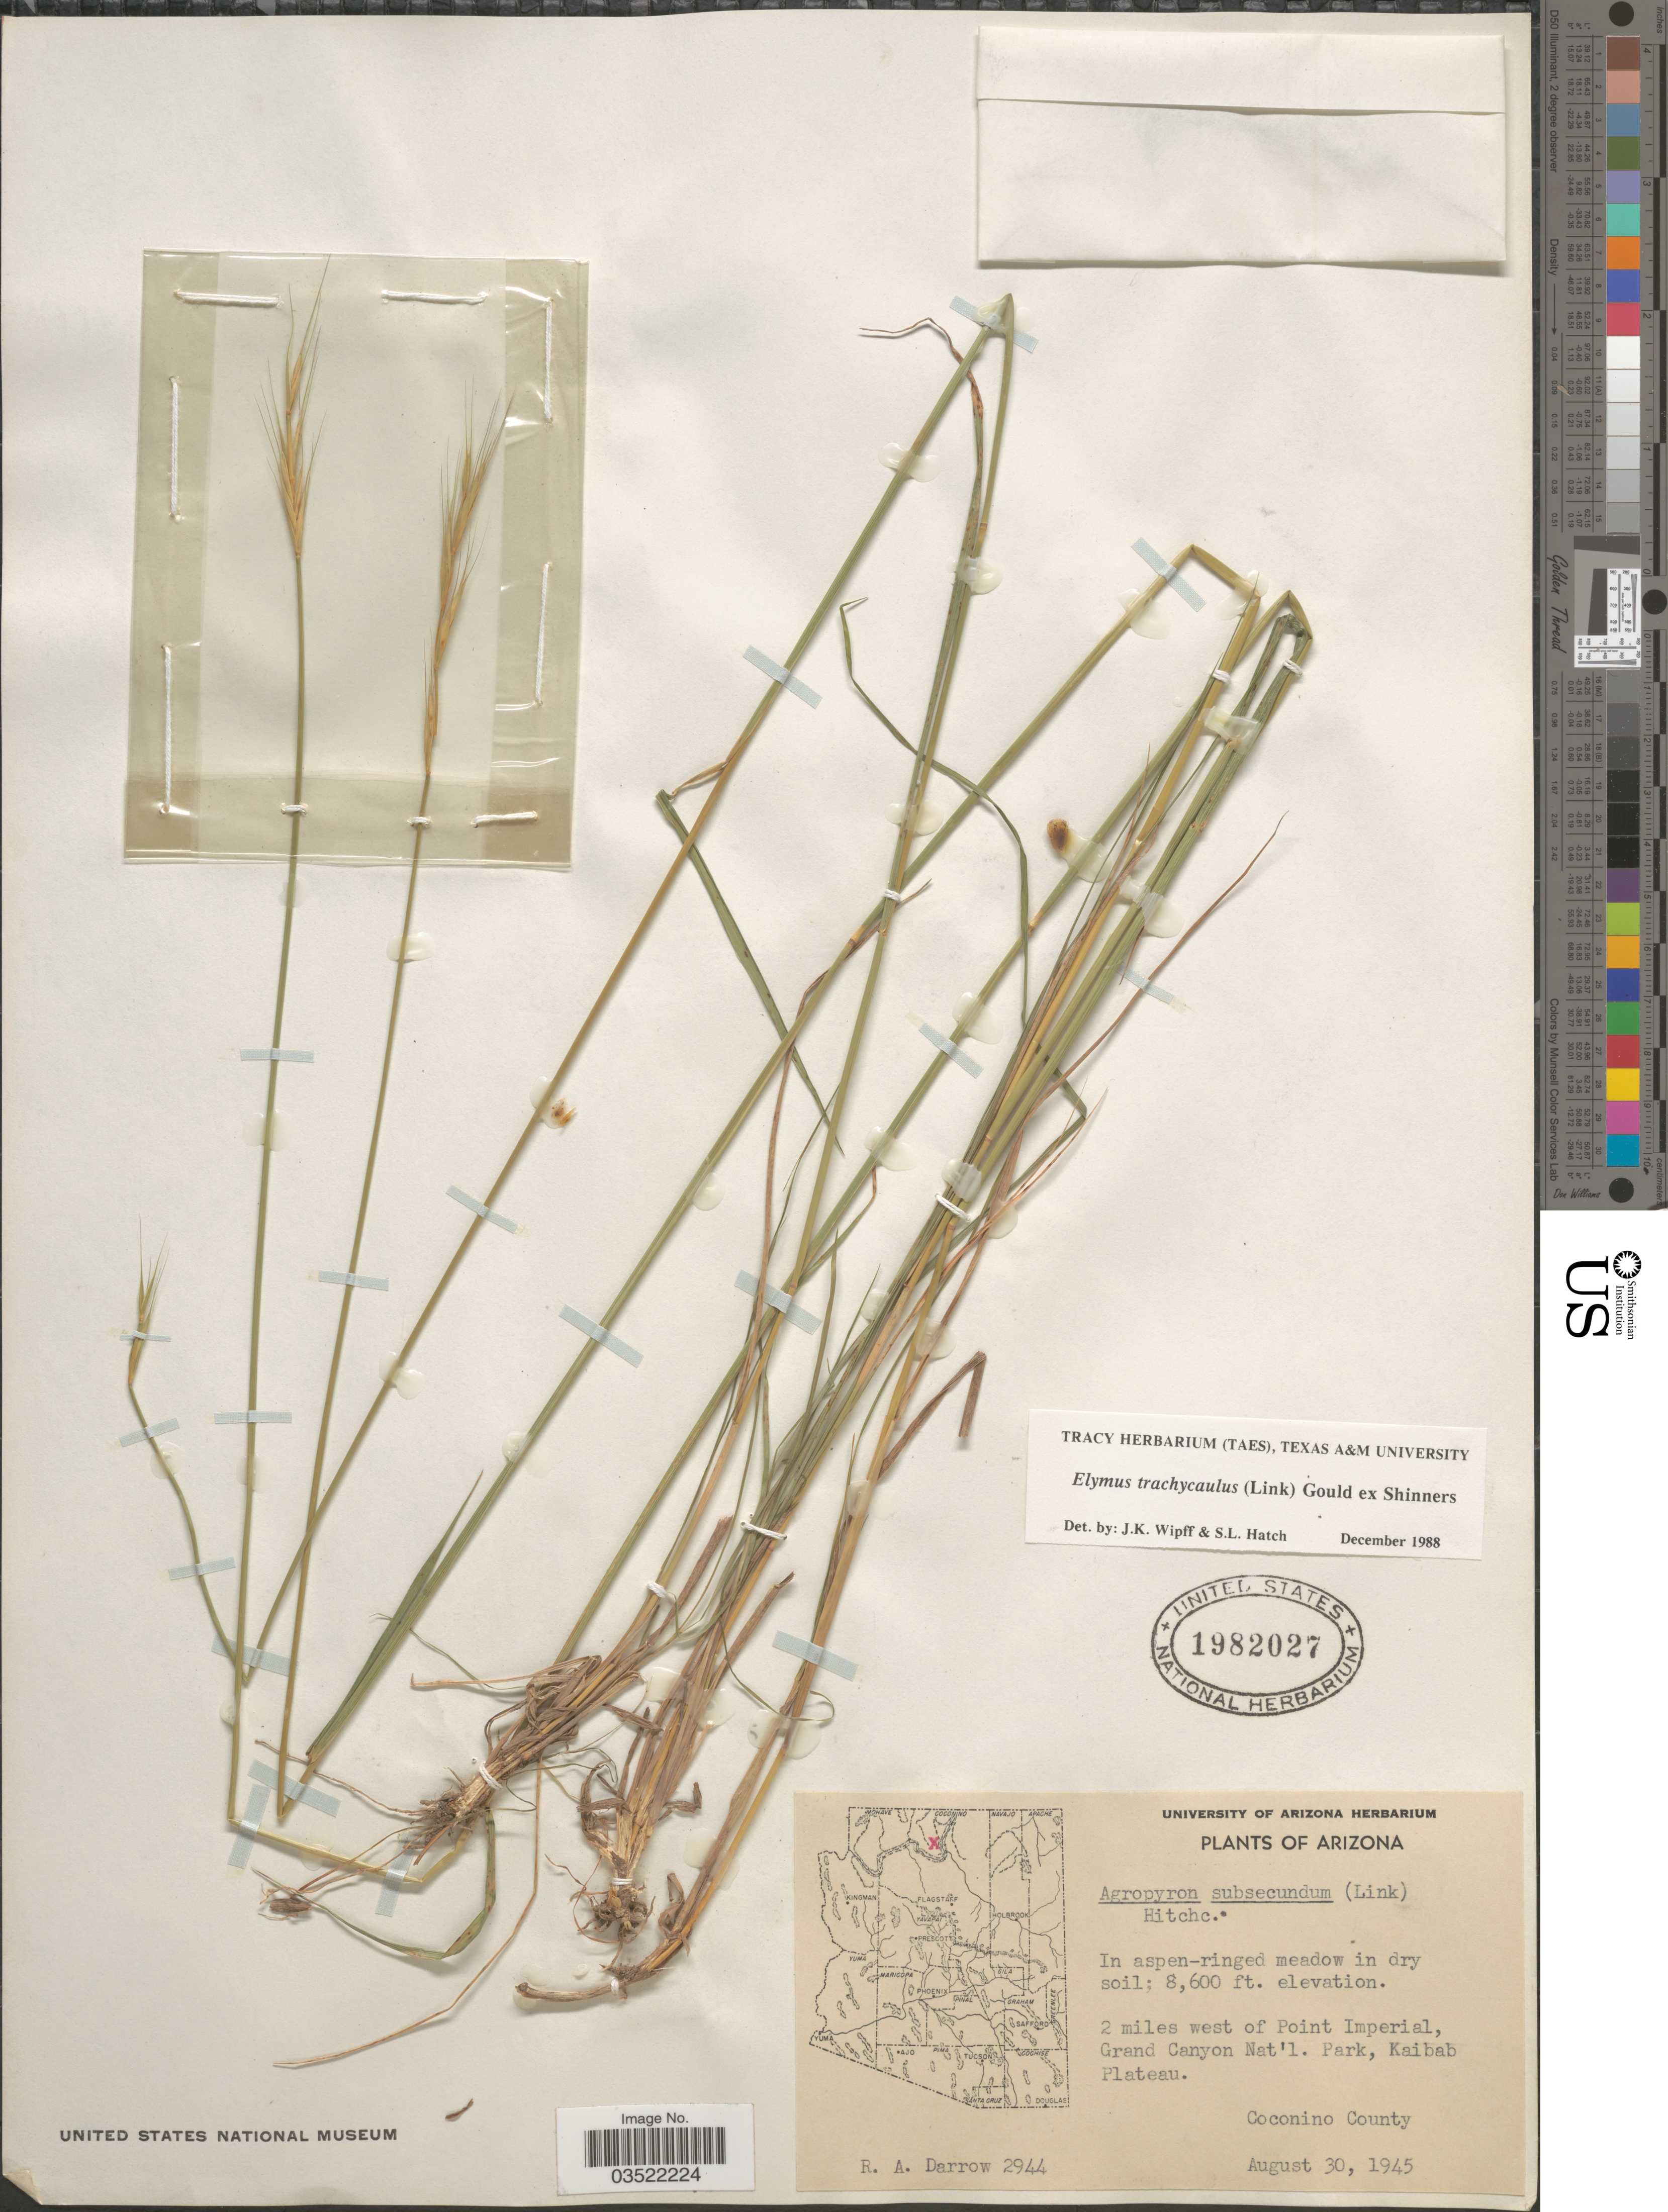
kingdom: Plantae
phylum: Tracheophyta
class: Liliopsida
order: Poales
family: Poaceae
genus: Elymus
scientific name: Elymus trachycaulus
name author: (Link) Gould ex Shinners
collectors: R. A. Darrow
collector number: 2944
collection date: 1945-08-30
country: United States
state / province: Arizona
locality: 2 miles west of Point Imperial, Grand Canyon Nat'l. Park, Kaibab Plateau. Coconino County.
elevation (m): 2621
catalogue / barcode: US 1982027